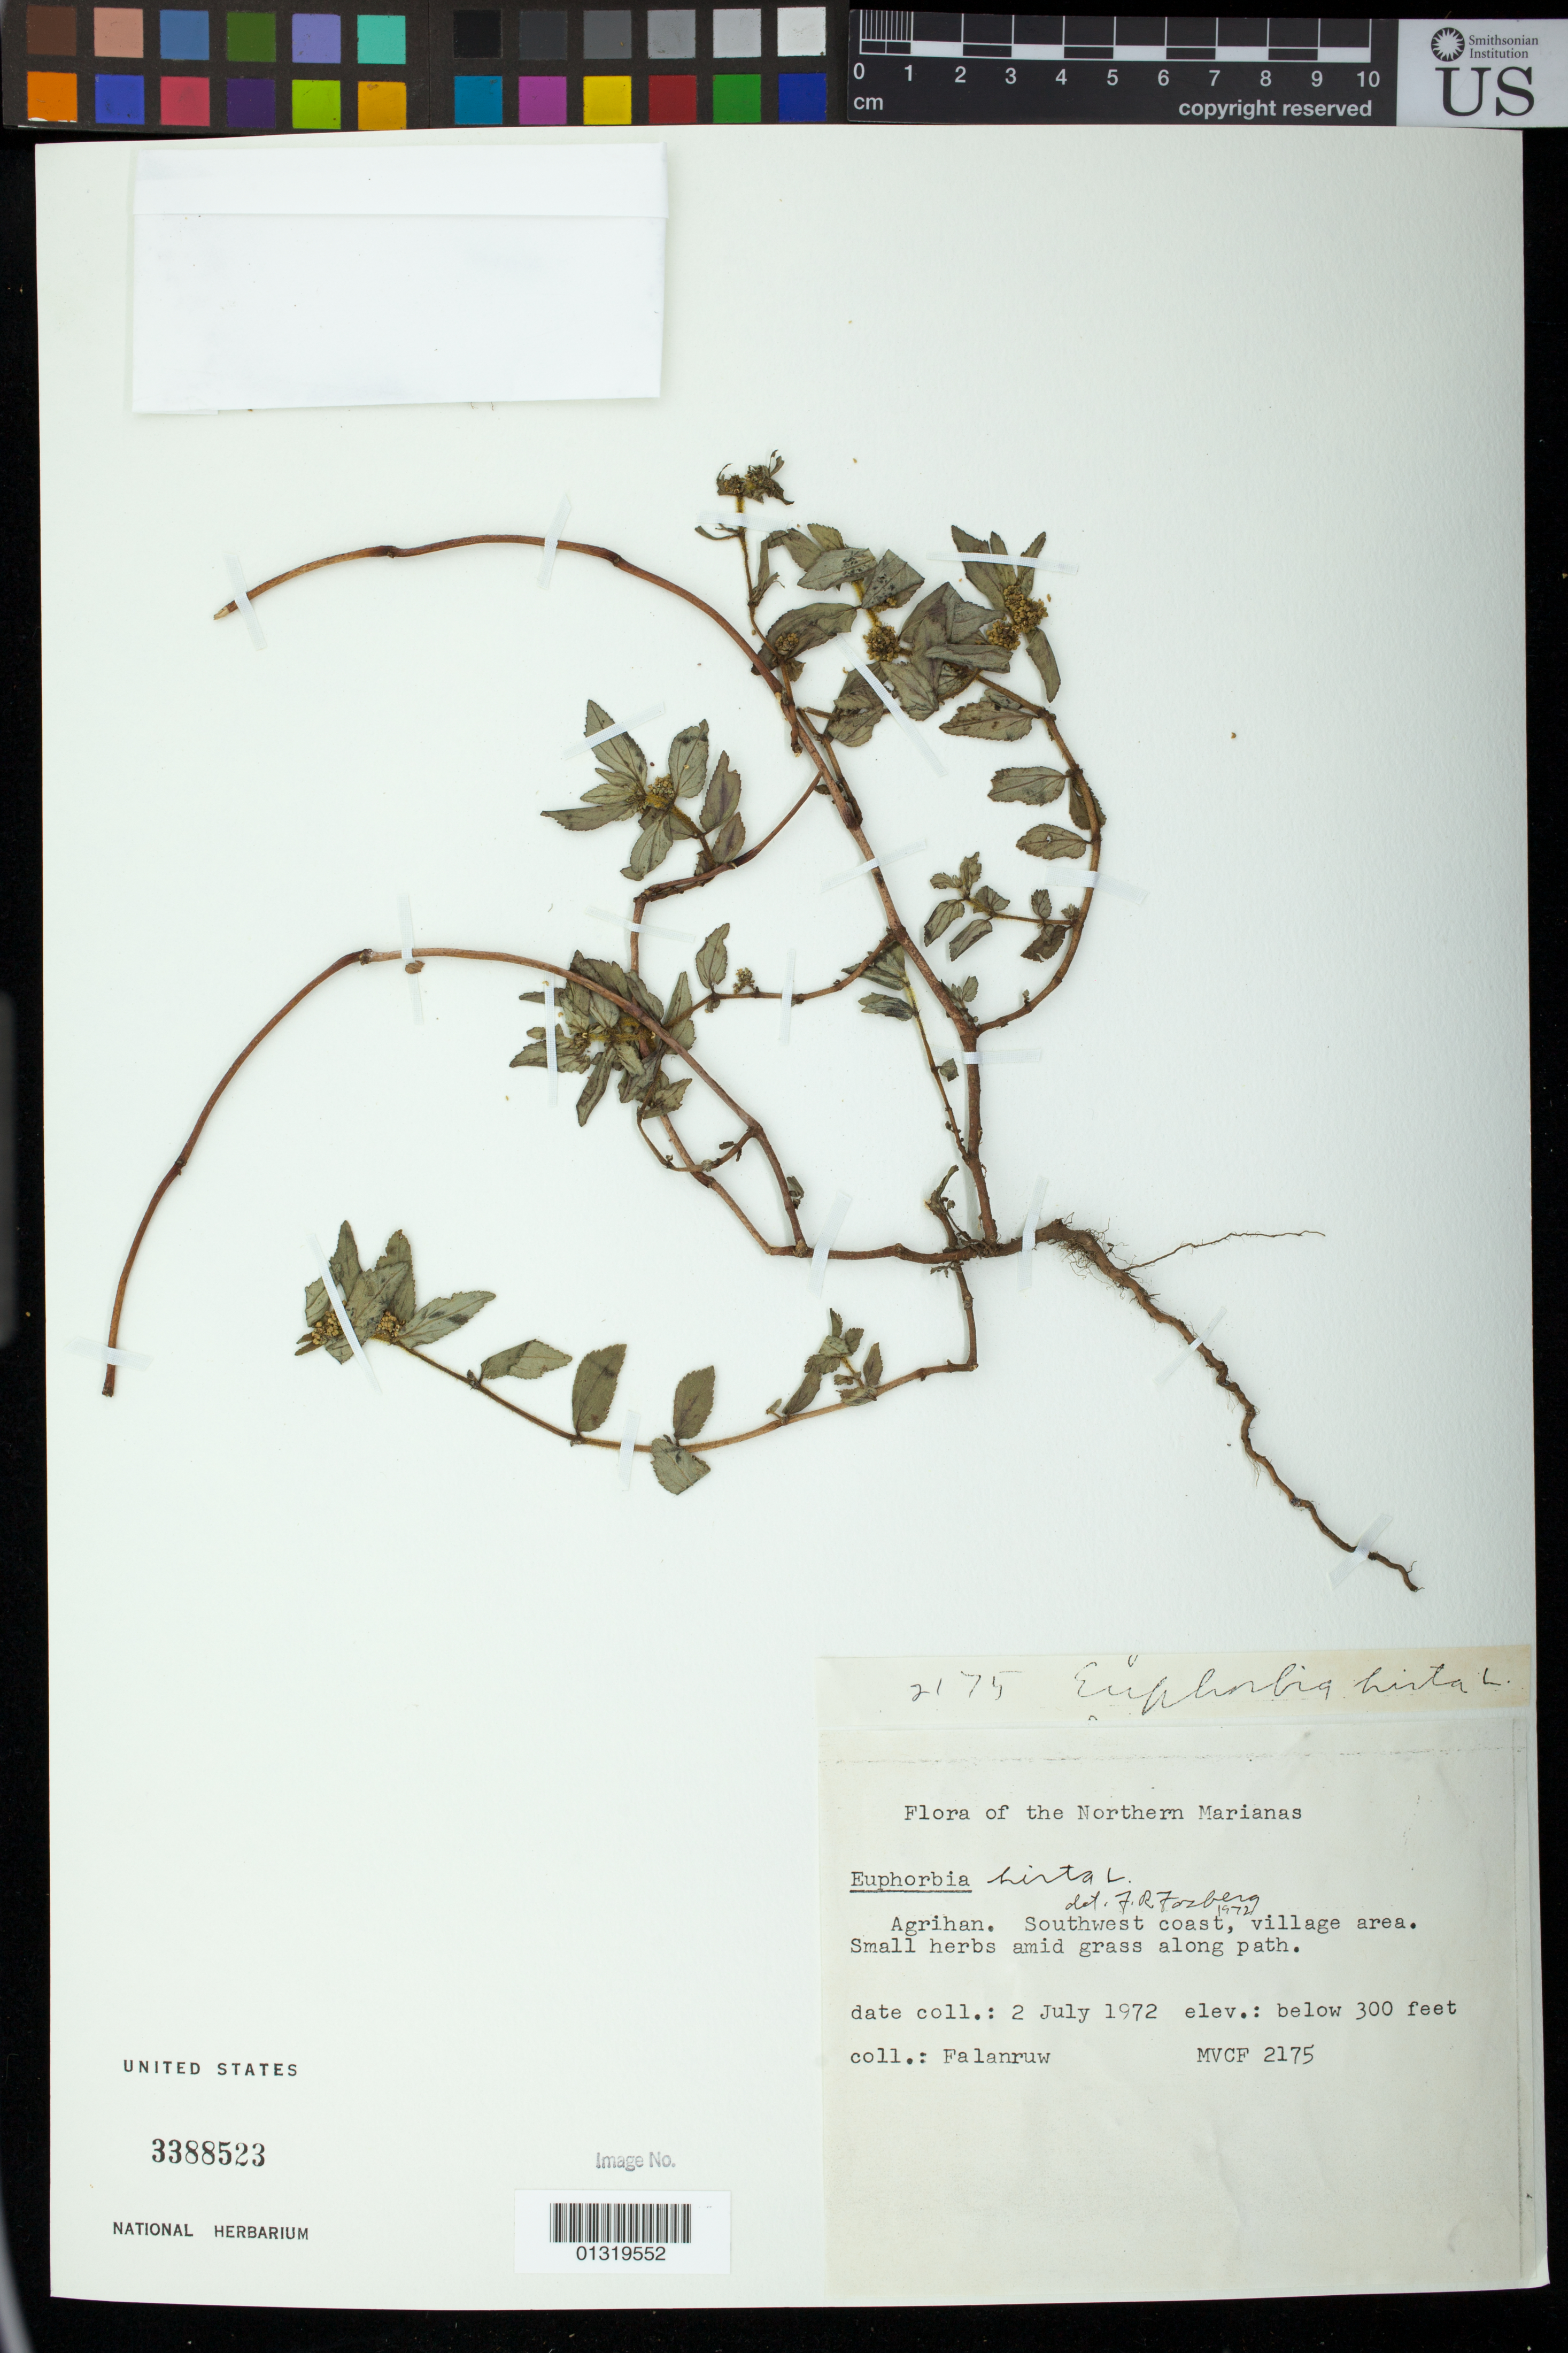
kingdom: Plantae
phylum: Tracheophyta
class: Magnoliopsida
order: Malpighiales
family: Euphorbiaceae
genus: Euphorbia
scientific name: Euphorbia hirta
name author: L.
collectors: M. V. Falanruw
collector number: MVCF 2175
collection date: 1972-07-02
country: Northern Mariana Islands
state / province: Northern Islands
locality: Agrihan. Southwest coast, village area.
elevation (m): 0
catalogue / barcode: US 3388523